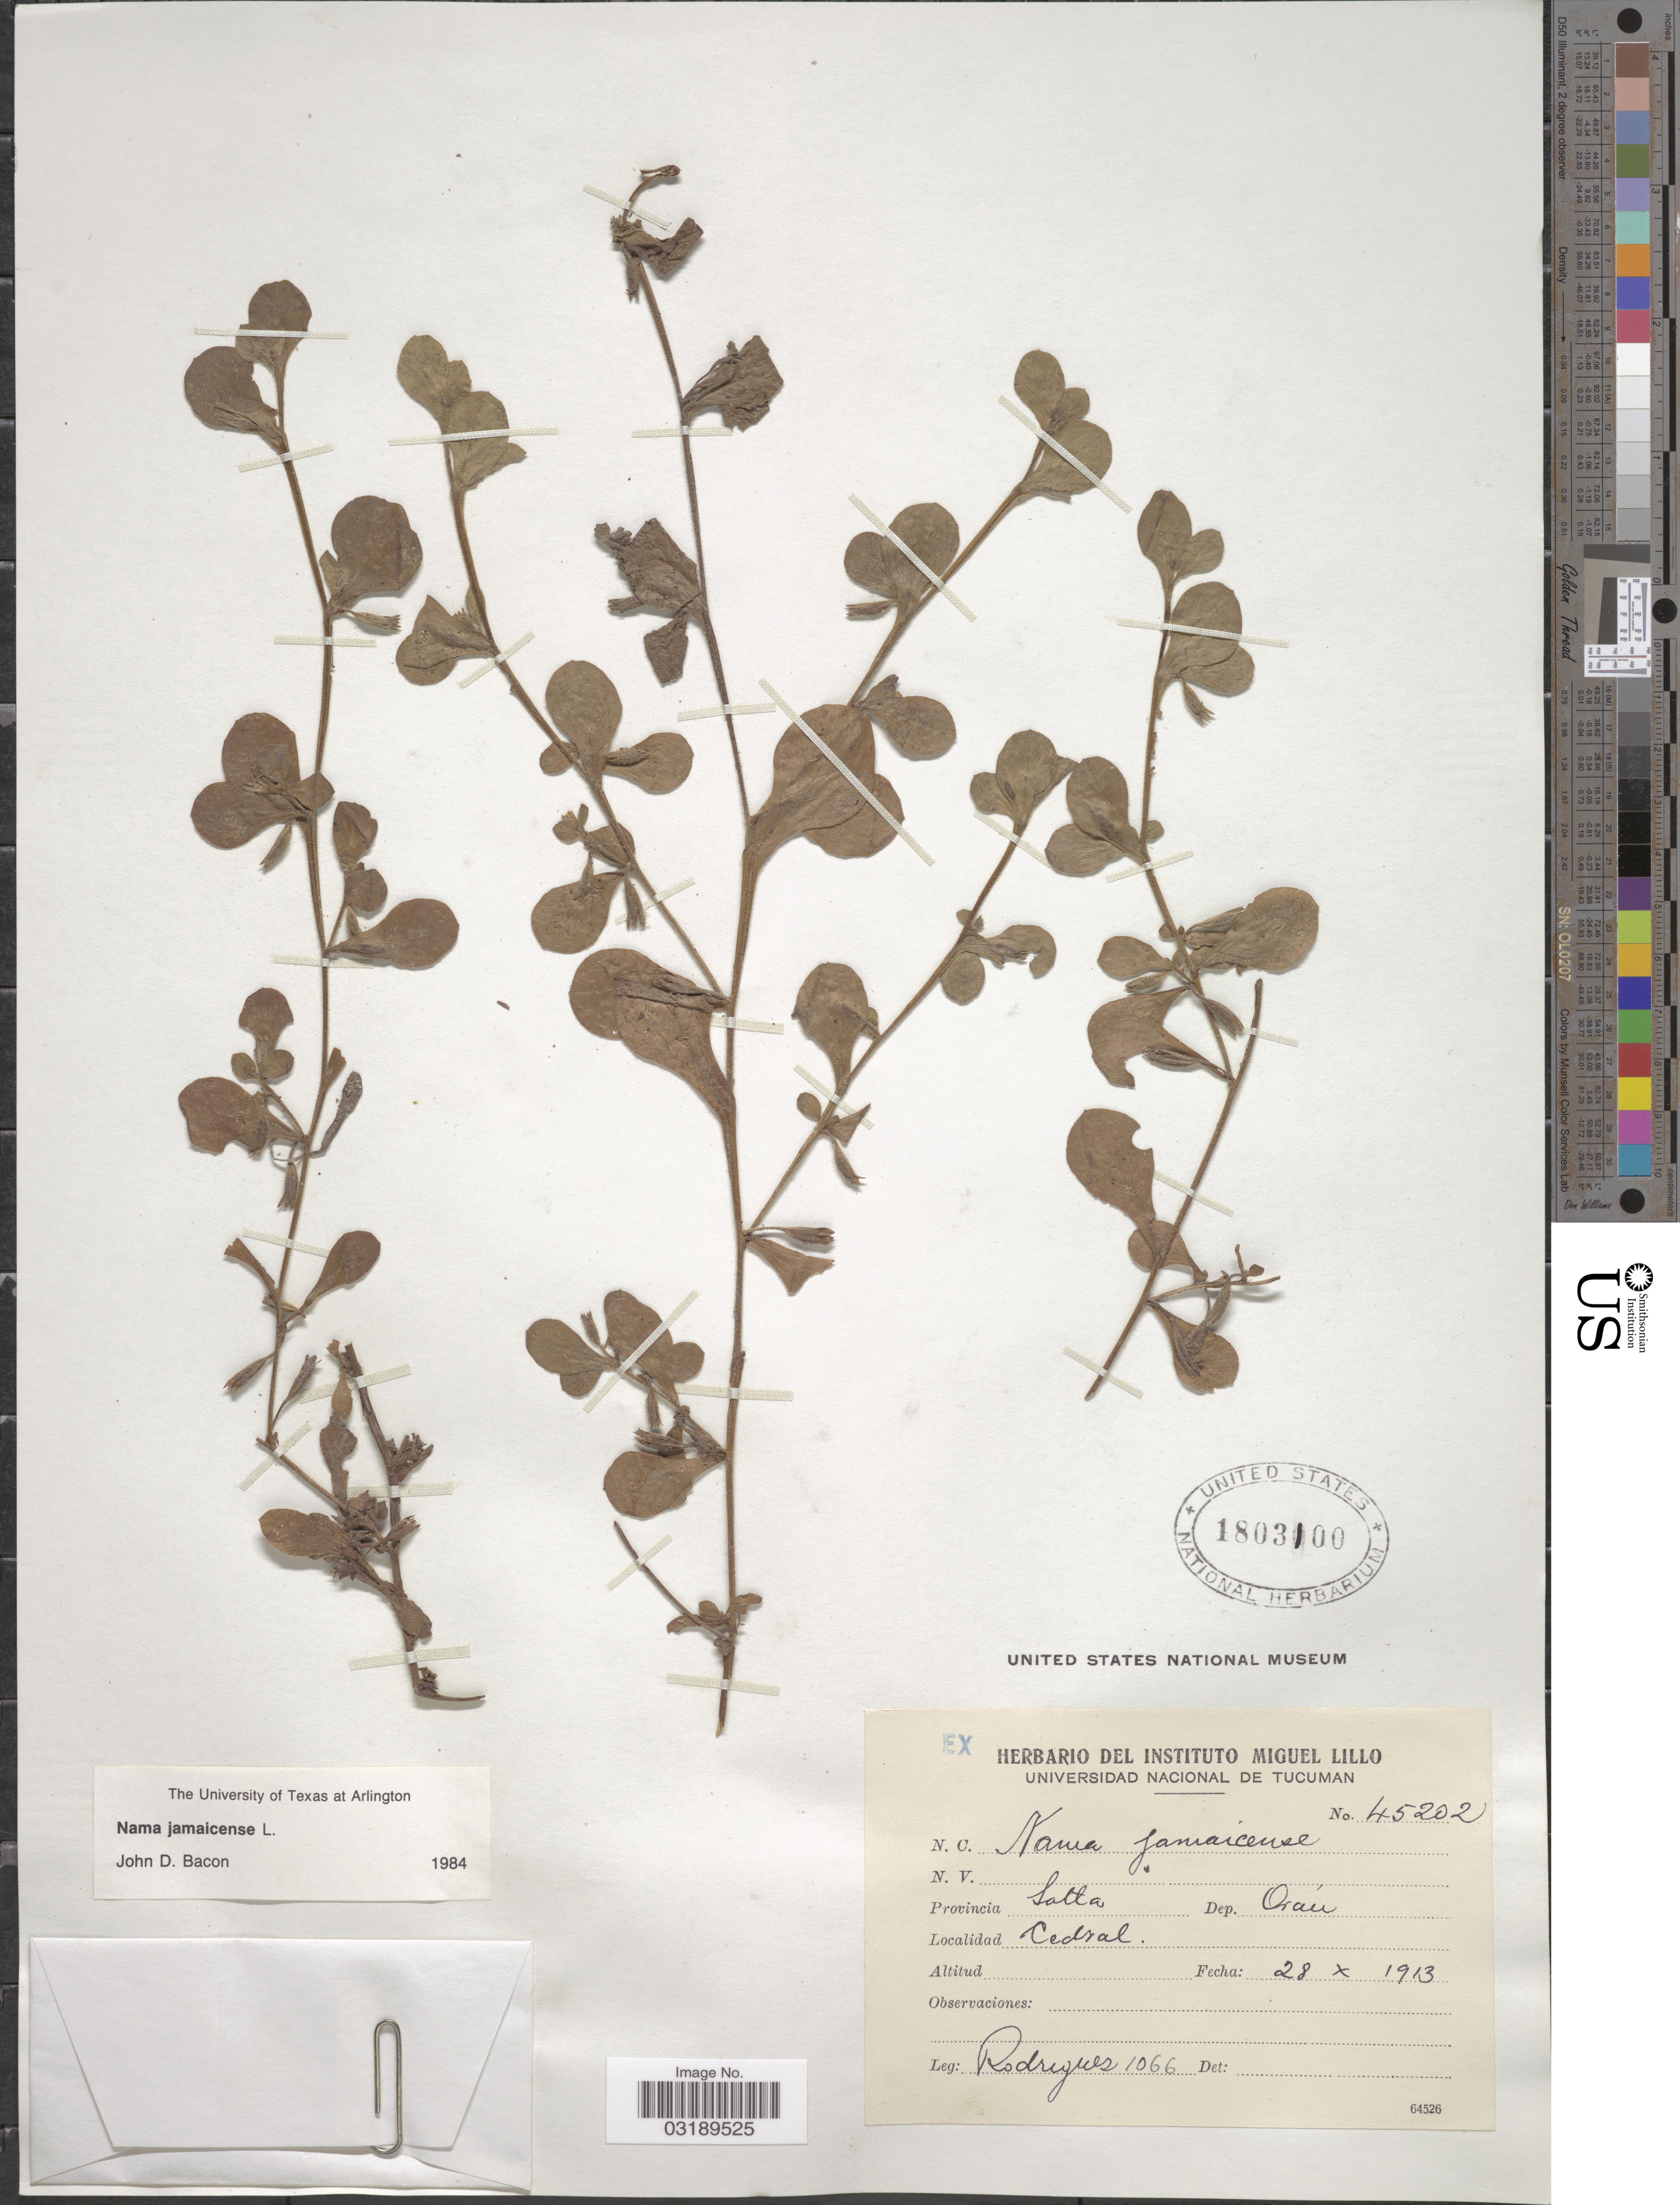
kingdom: Plantae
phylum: Tracheophyta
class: Magnoliopsida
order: Boraginales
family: Namaceae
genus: Nama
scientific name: Nama jamaicensis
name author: L.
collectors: Rodriguez, --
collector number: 1066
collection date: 1913-10-28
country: Argentina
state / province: Salta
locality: Dep. Orán. Cedral.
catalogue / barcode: US 1803100